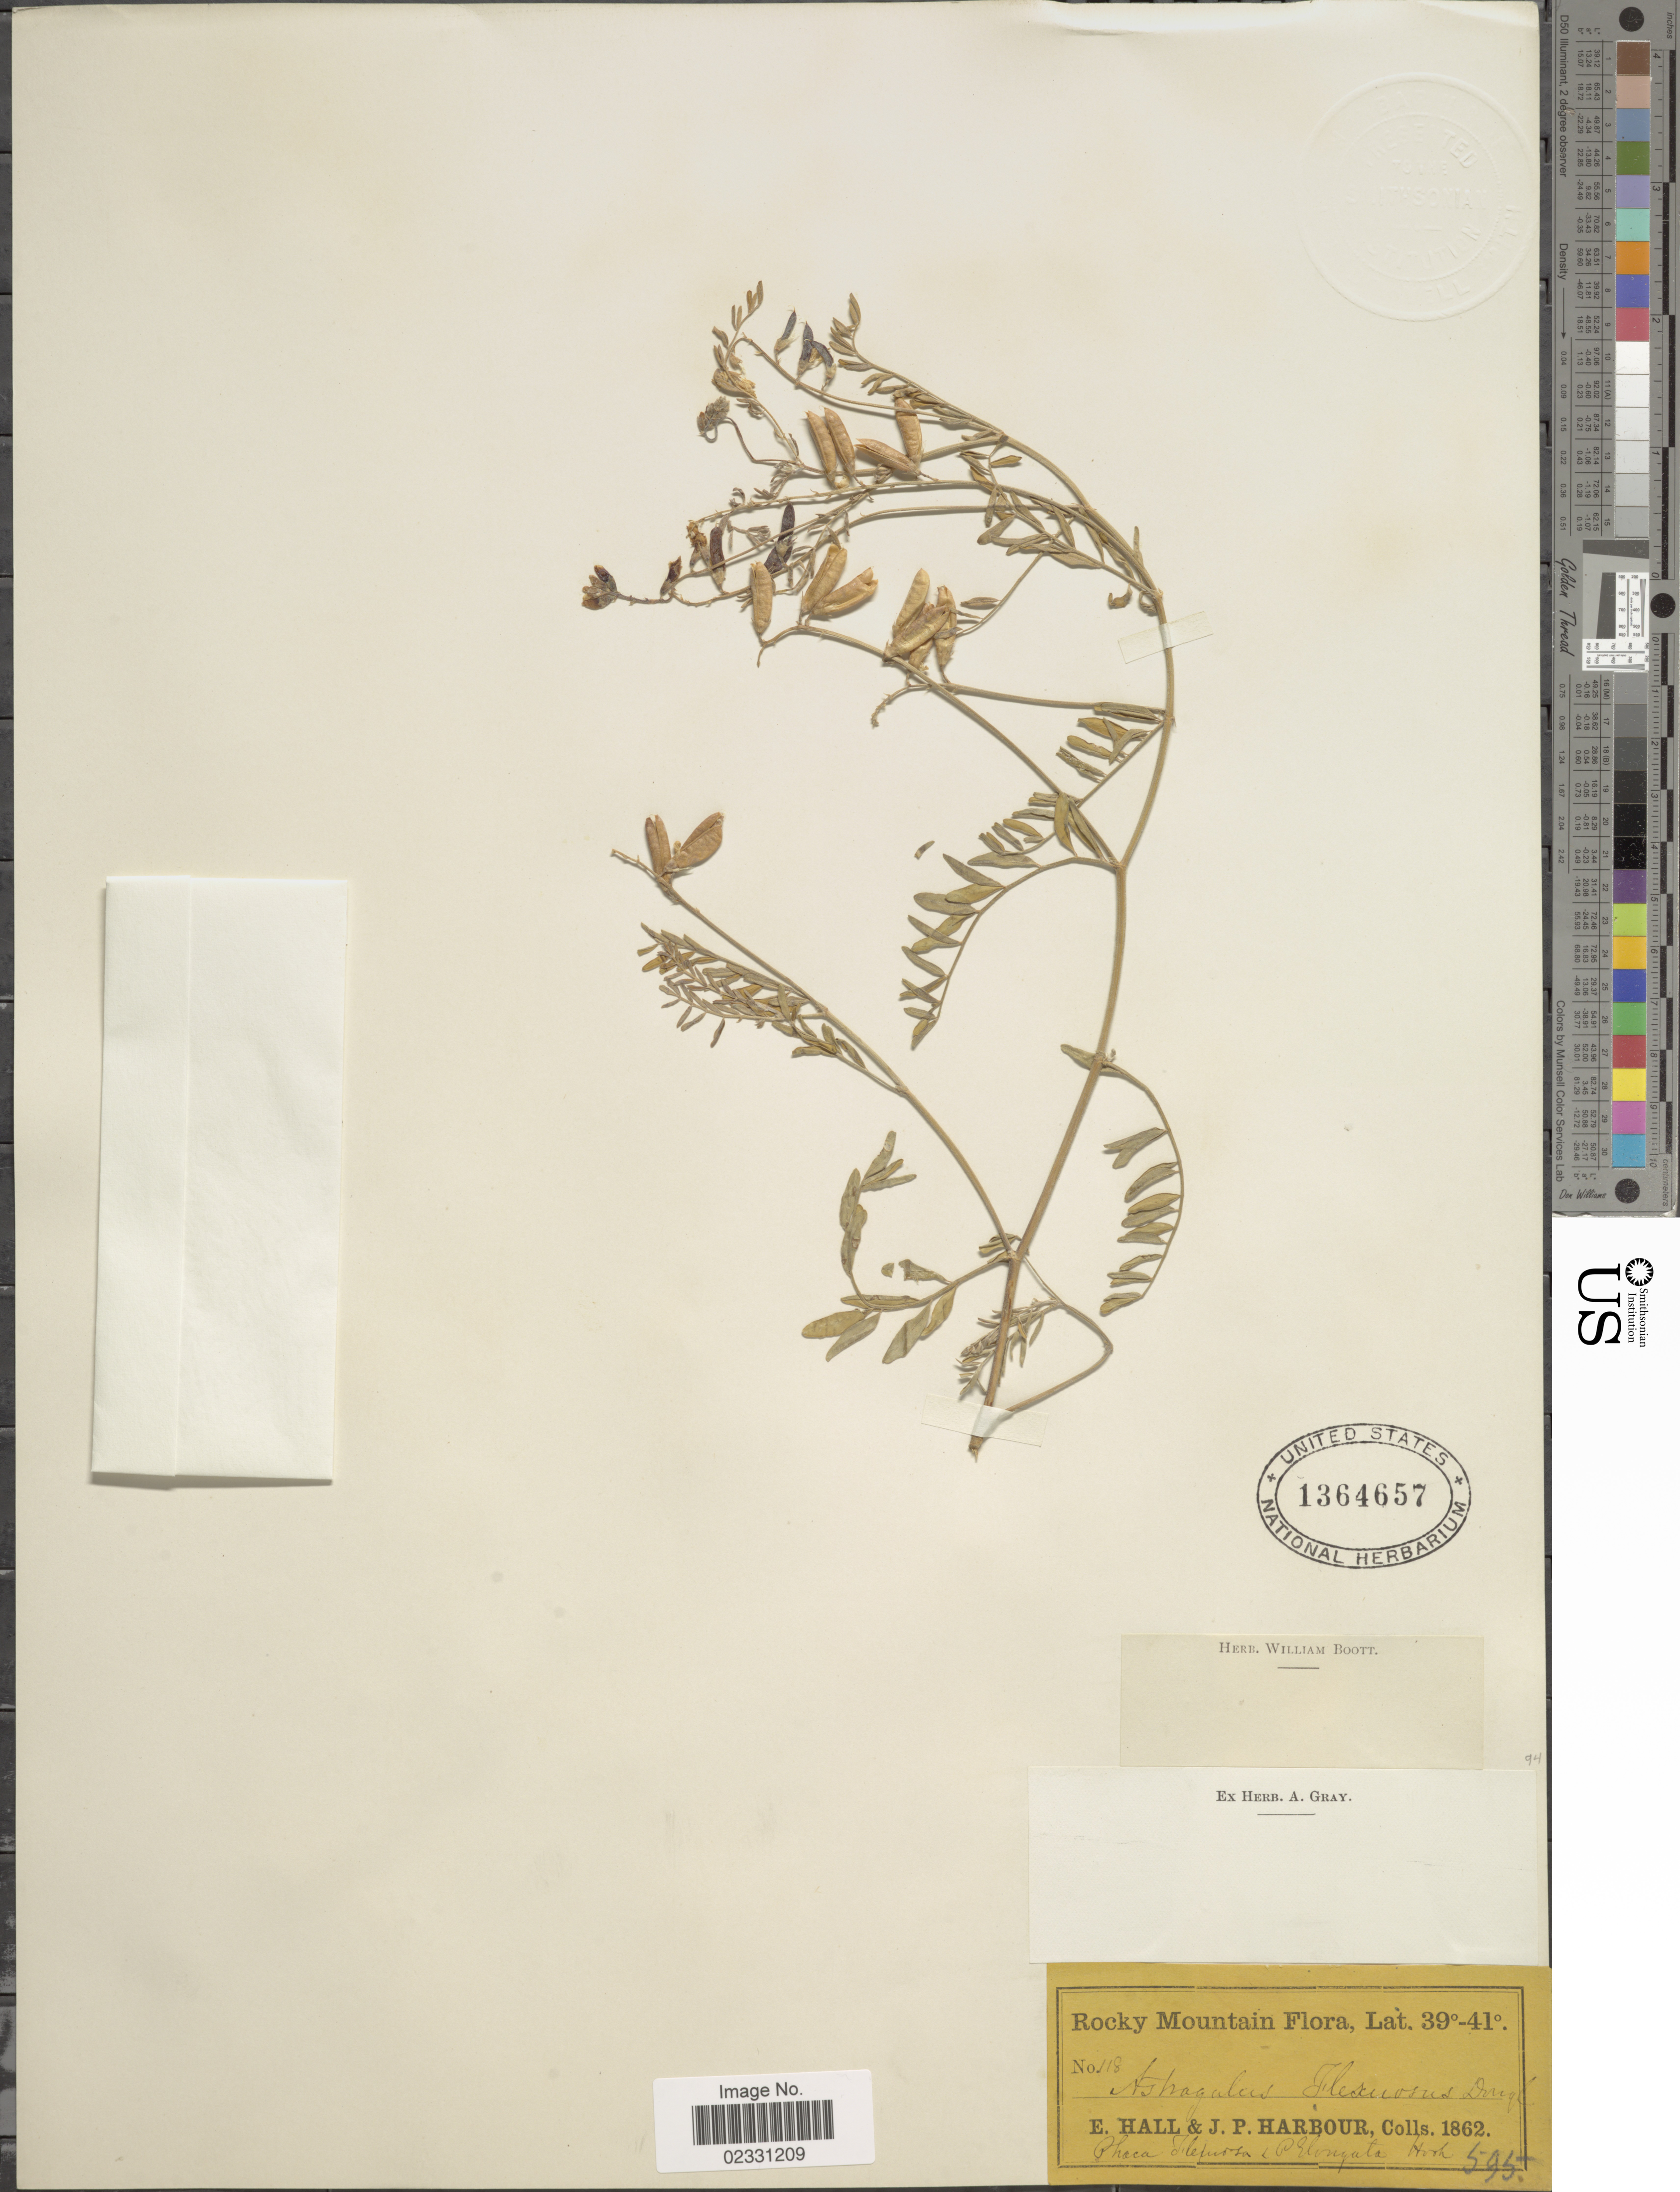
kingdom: Plantae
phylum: Tracheophyta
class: Magnoliopsida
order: Fabales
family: Fabaceae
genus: Astragalus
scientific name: Astragalus flexuosus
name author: (Hook.) Douglas ex G. Don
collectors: E. Hall & J. Harbour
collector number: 118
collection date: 1862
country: United States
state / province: Colorado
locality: Rocky Mtns.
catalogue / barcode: US 1364657